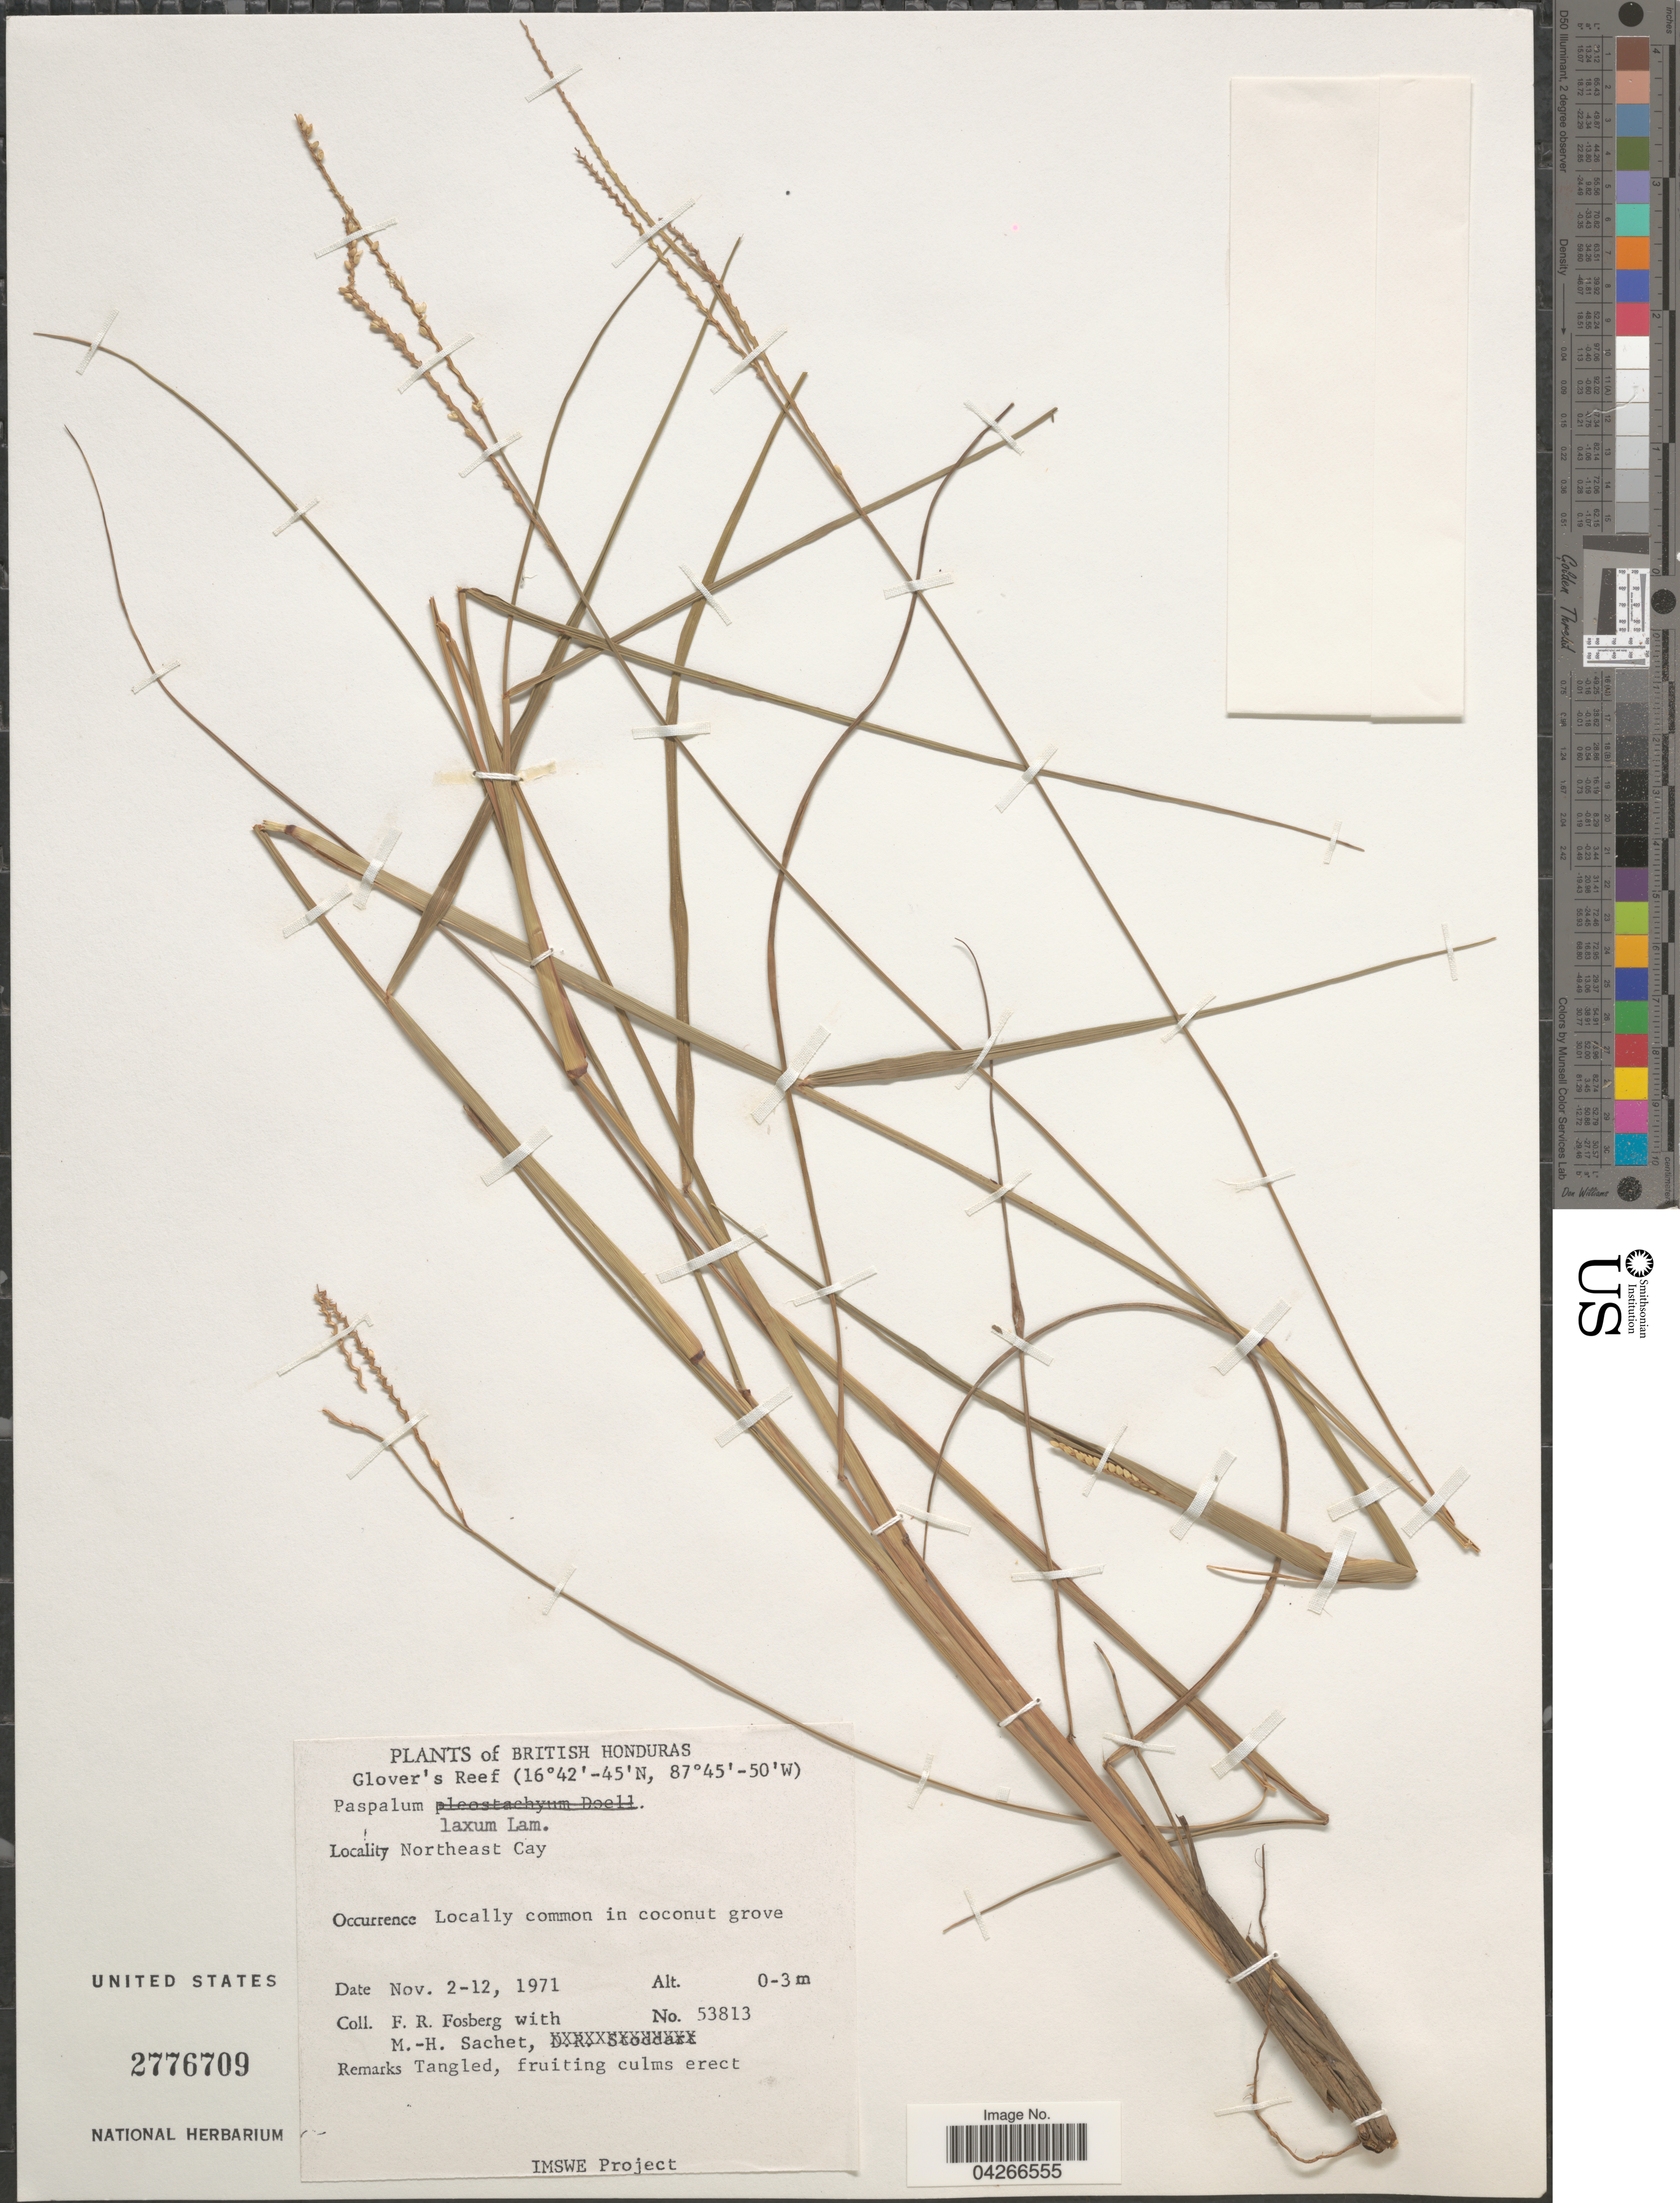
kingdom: Plantae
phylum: Tracheophyta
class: Liliopsida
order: Poales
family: Poaceae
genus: Paspalum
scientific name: Paspalum laxum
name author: Lam.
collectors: F. R. Fosberg & M.-H. Sachet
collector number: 53813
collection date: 1971-11-02/1971-11-12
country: Belize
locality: British Honduras. Glover's Reef. Northeast Cay. Locally common in coconut grove.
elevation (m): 0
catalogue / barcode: US 2776709